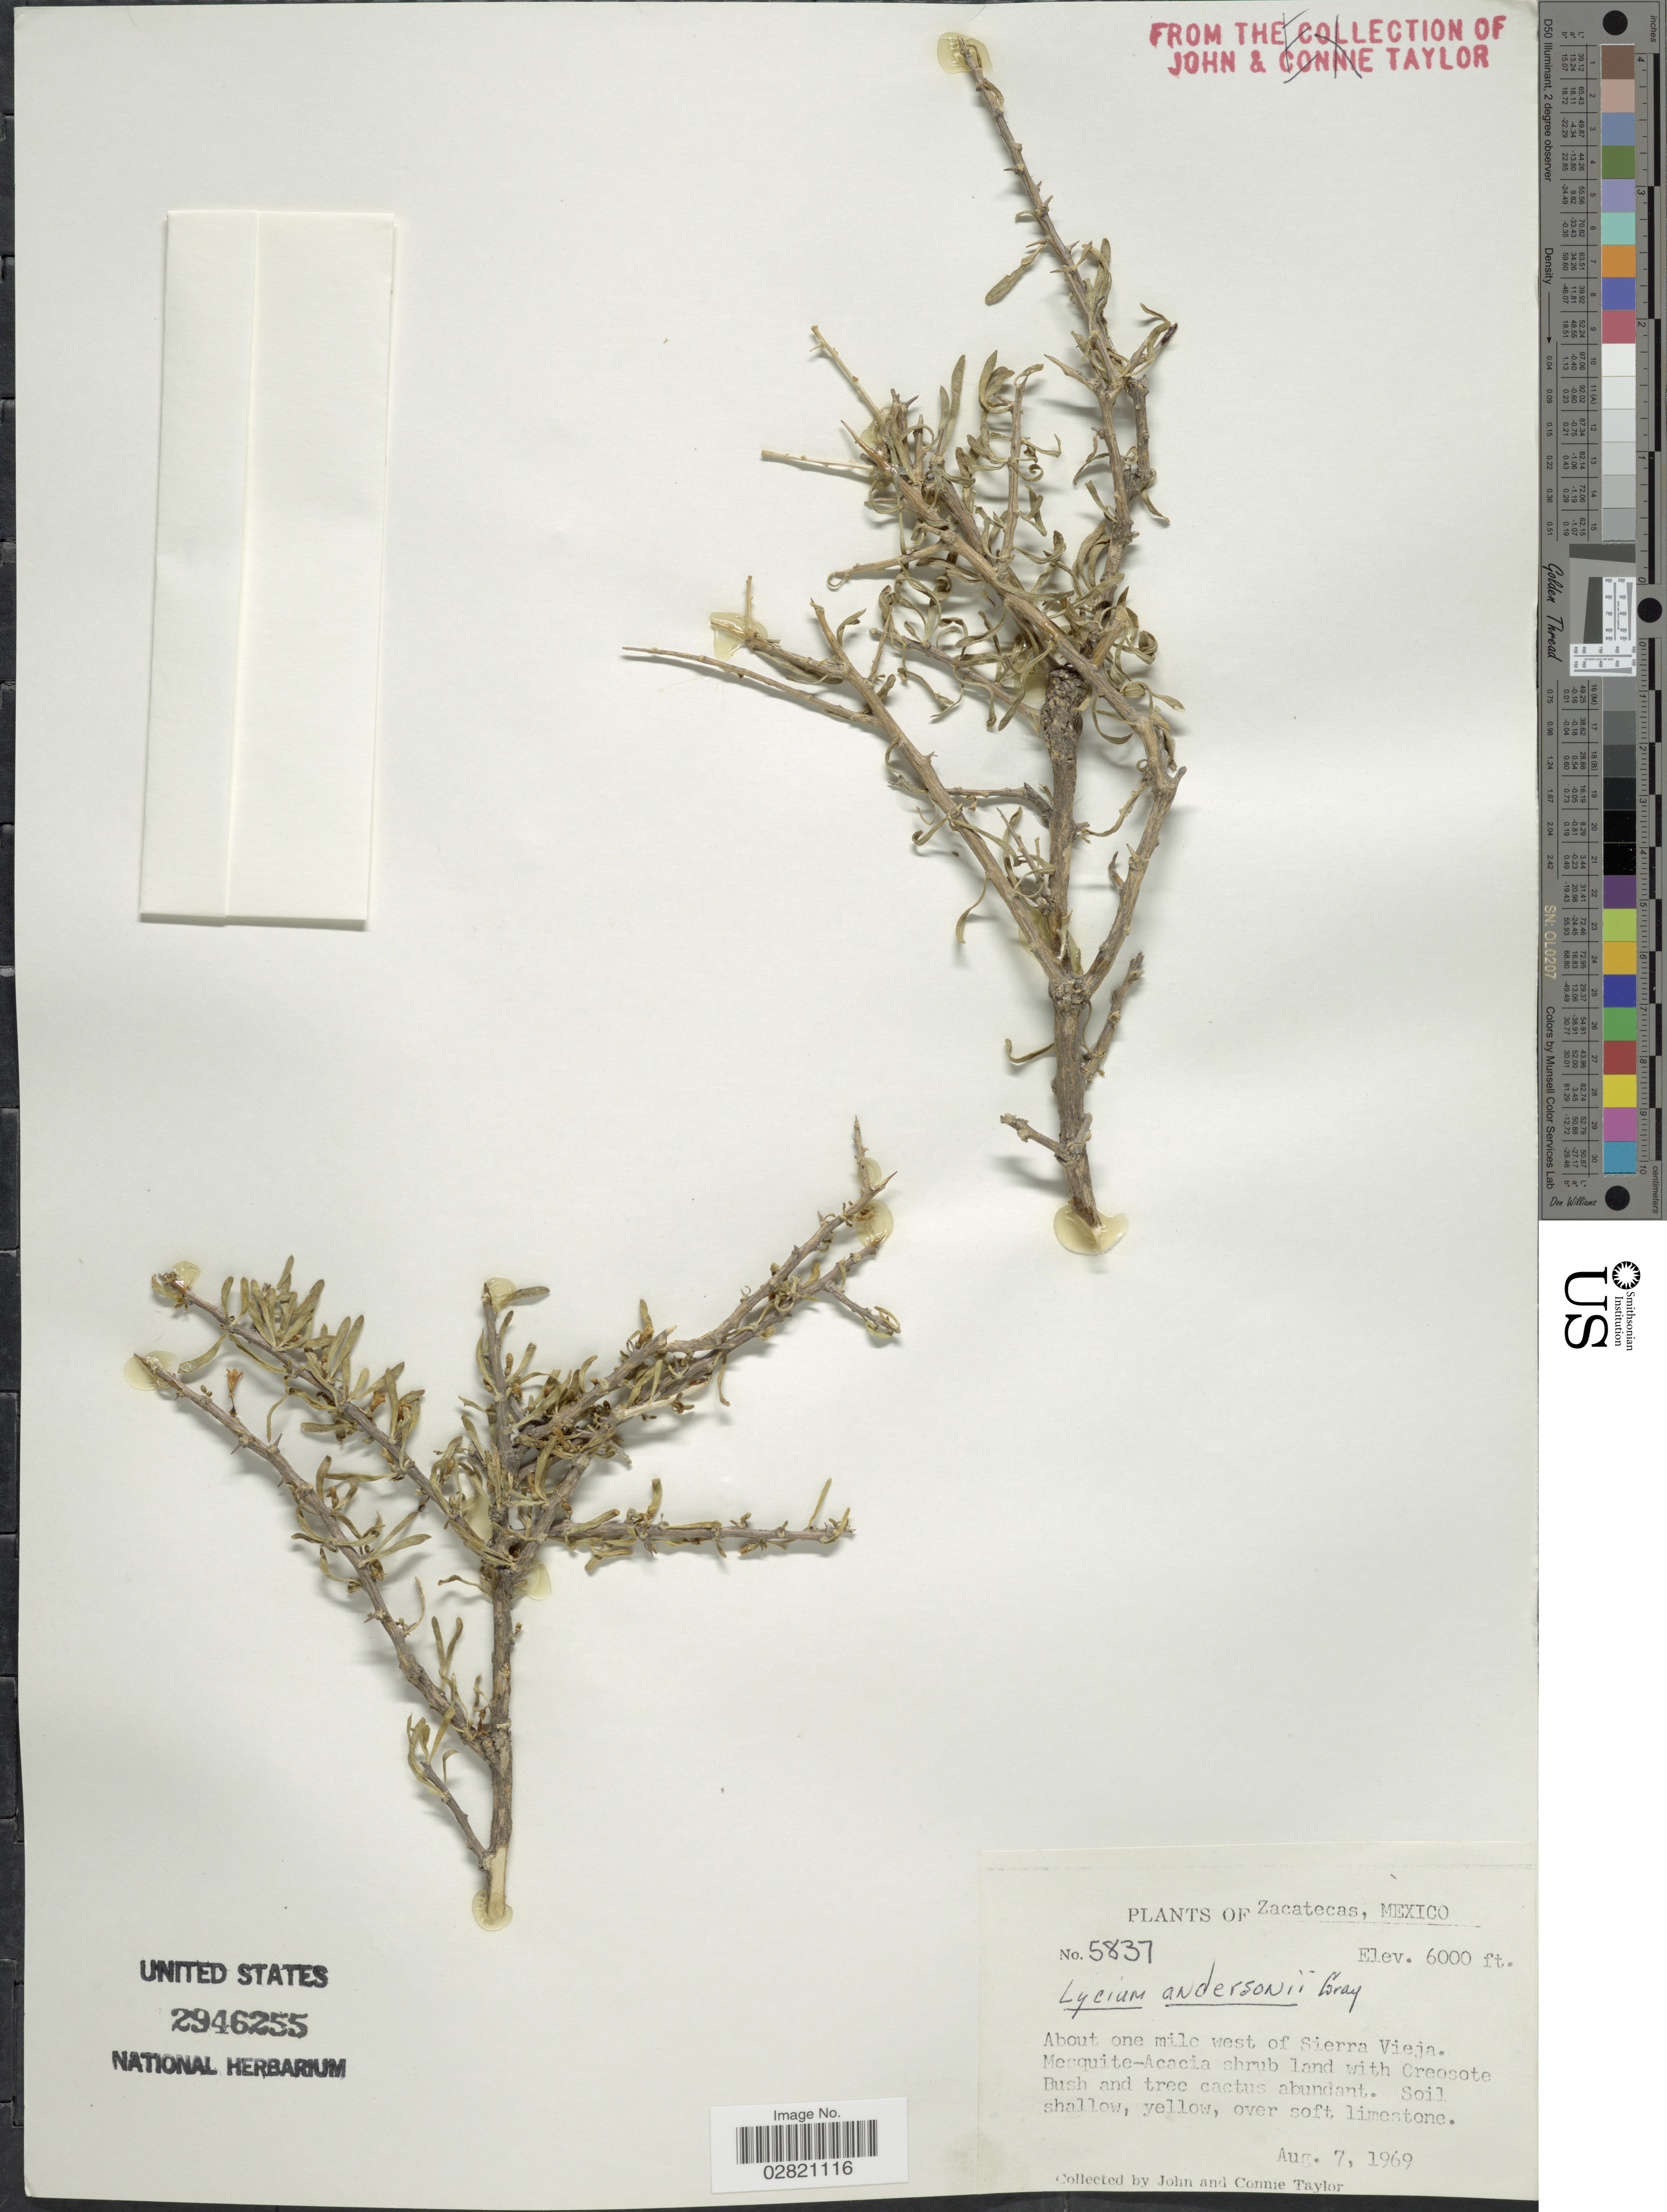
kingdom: Plantae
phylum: Tracheophyta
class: Magnoliopsida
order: Solanales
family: Solanaceae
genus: Lycium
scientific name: Lycium andersonii var. deserticola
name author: (C.L. Hitchc.) Jeps.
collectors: J. Taylor & C. Taylor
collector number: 5837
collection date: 1969-08-07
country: Mexico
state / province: Zacatecas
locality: About one mile west of Sierra Vieja.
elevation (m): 1829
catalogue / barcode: US 2946255